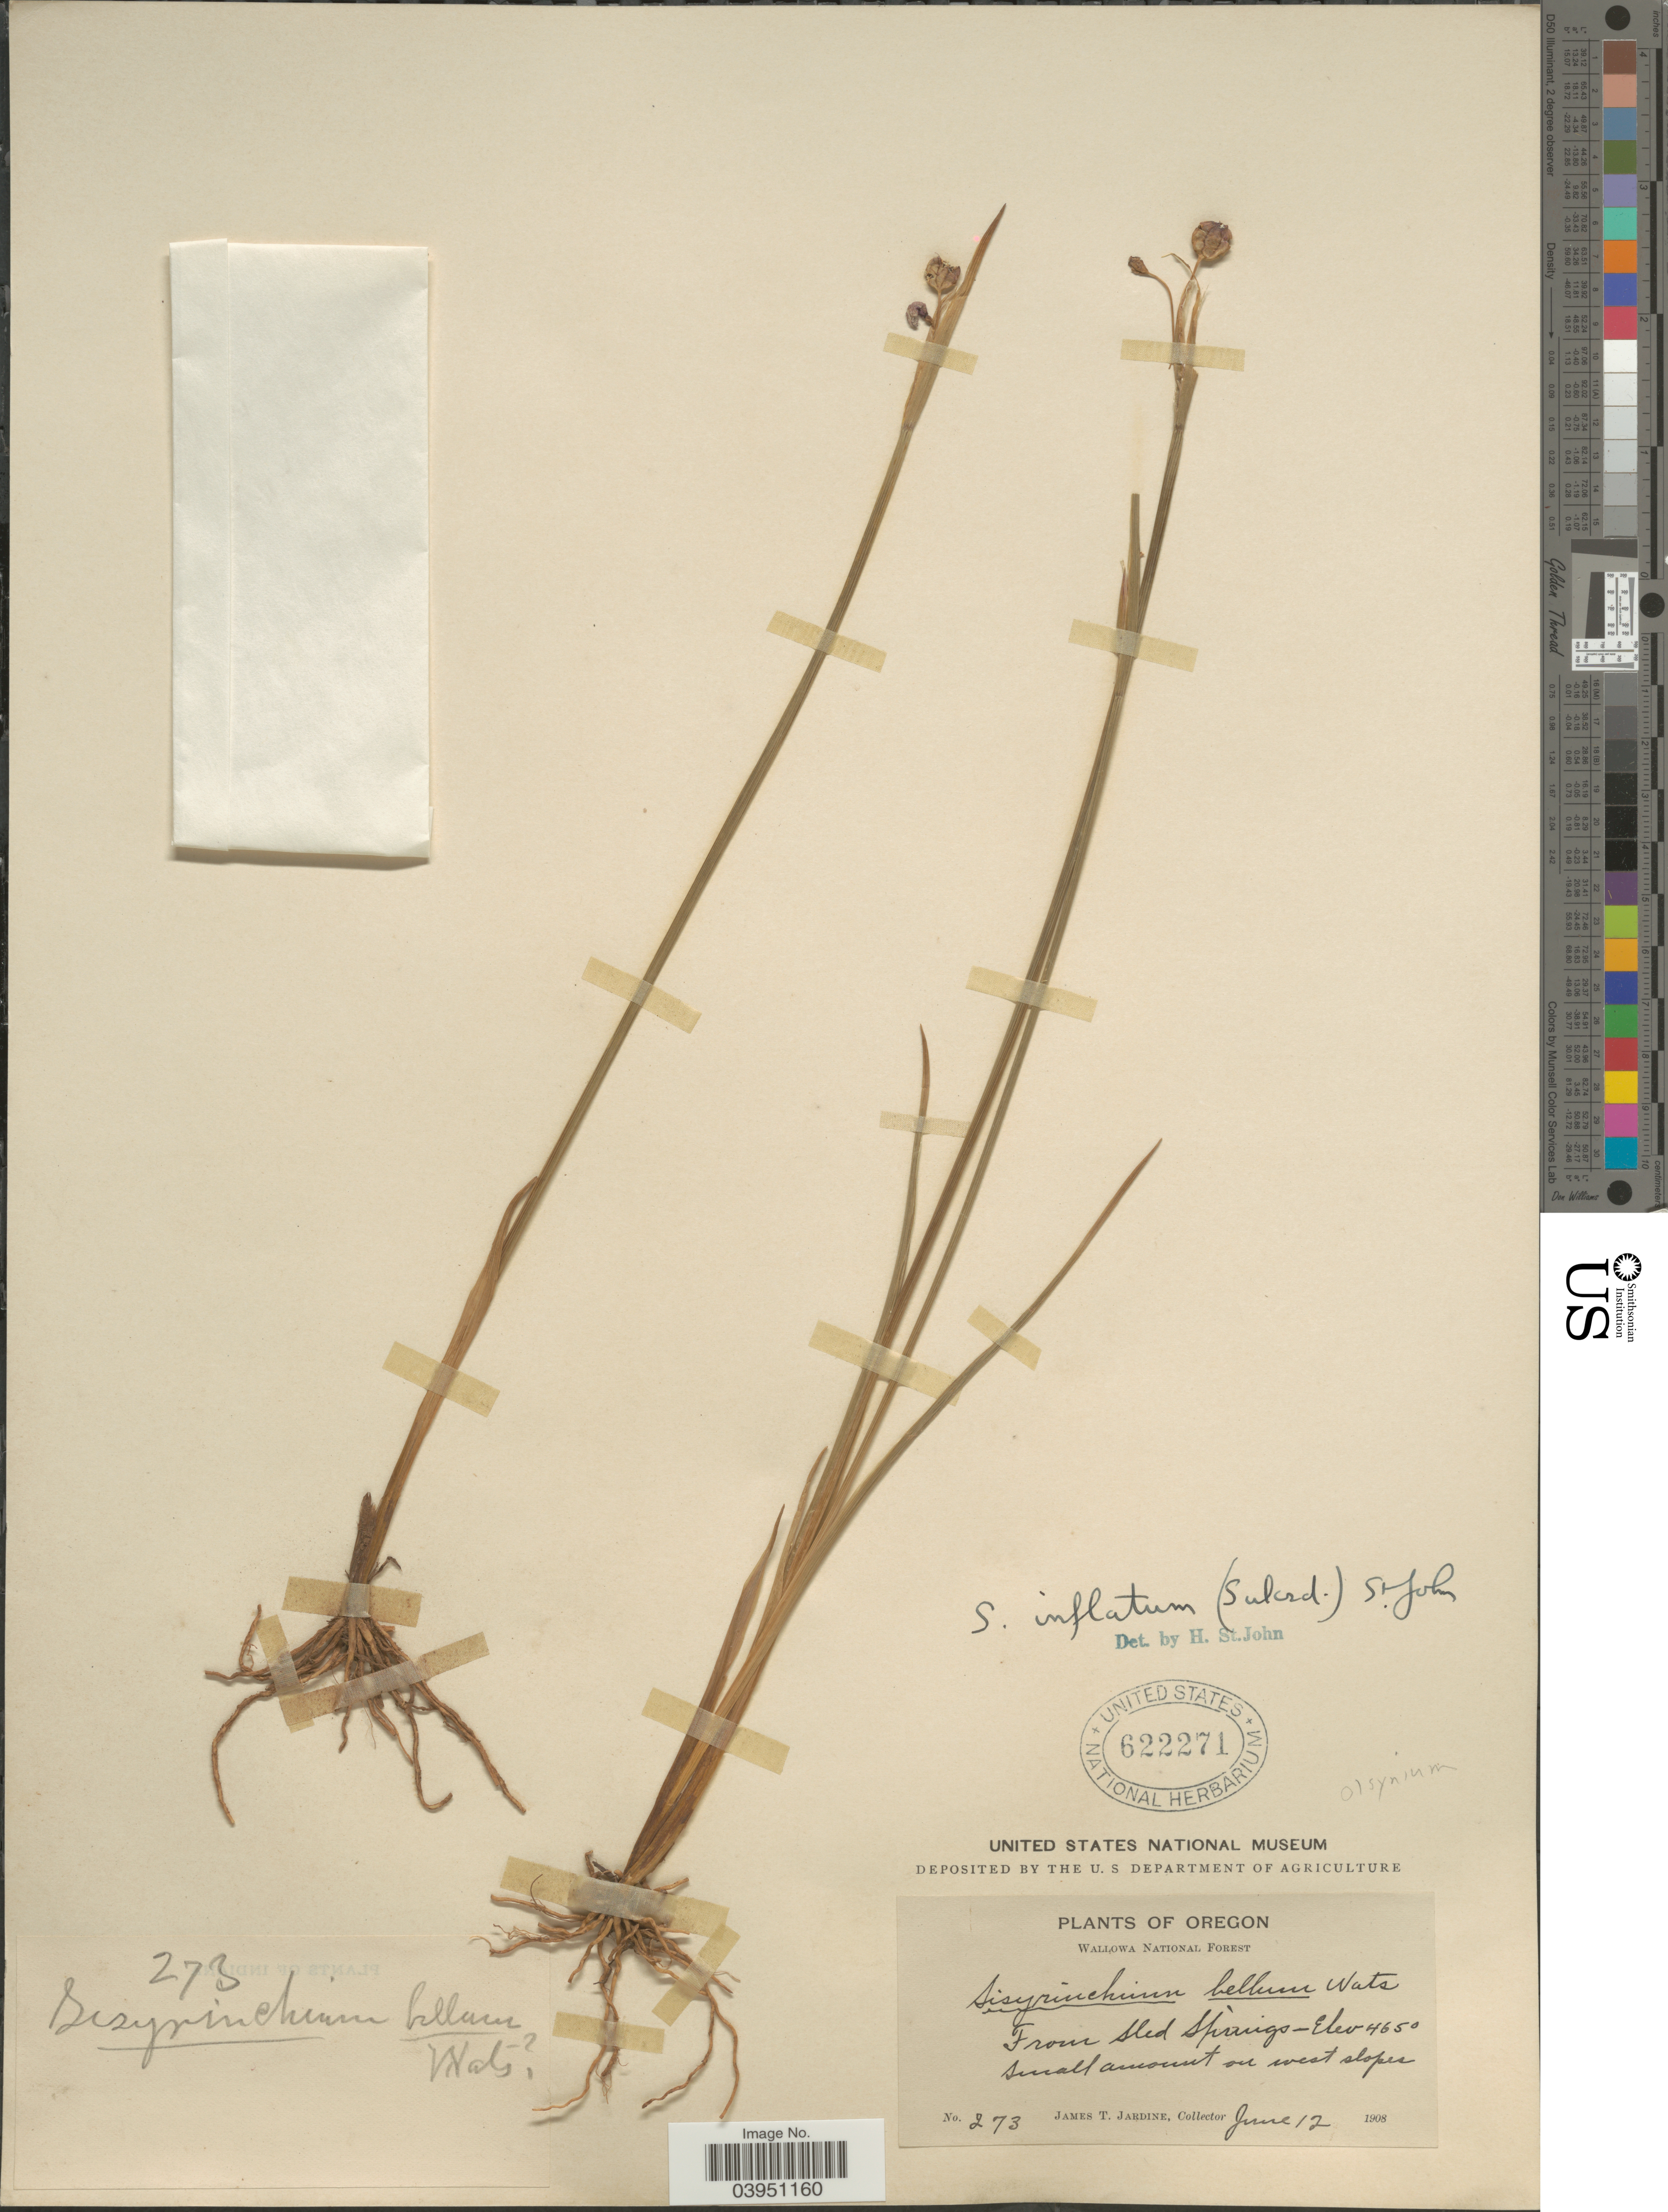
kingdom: Plantae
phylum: Tracheophyta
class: Liliopsida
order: Asparagales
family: Iridaceae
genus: Sisyrinchium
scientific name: Sisyrinchium inflatum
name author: (Suksd.) H. St. John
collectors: J. T. Jardine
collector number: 273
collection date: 1908-06-12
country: United States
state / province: Oregon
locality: Wallowa National Forest. From Sled Springs. Small amount on west slope.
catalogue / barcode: US 622271